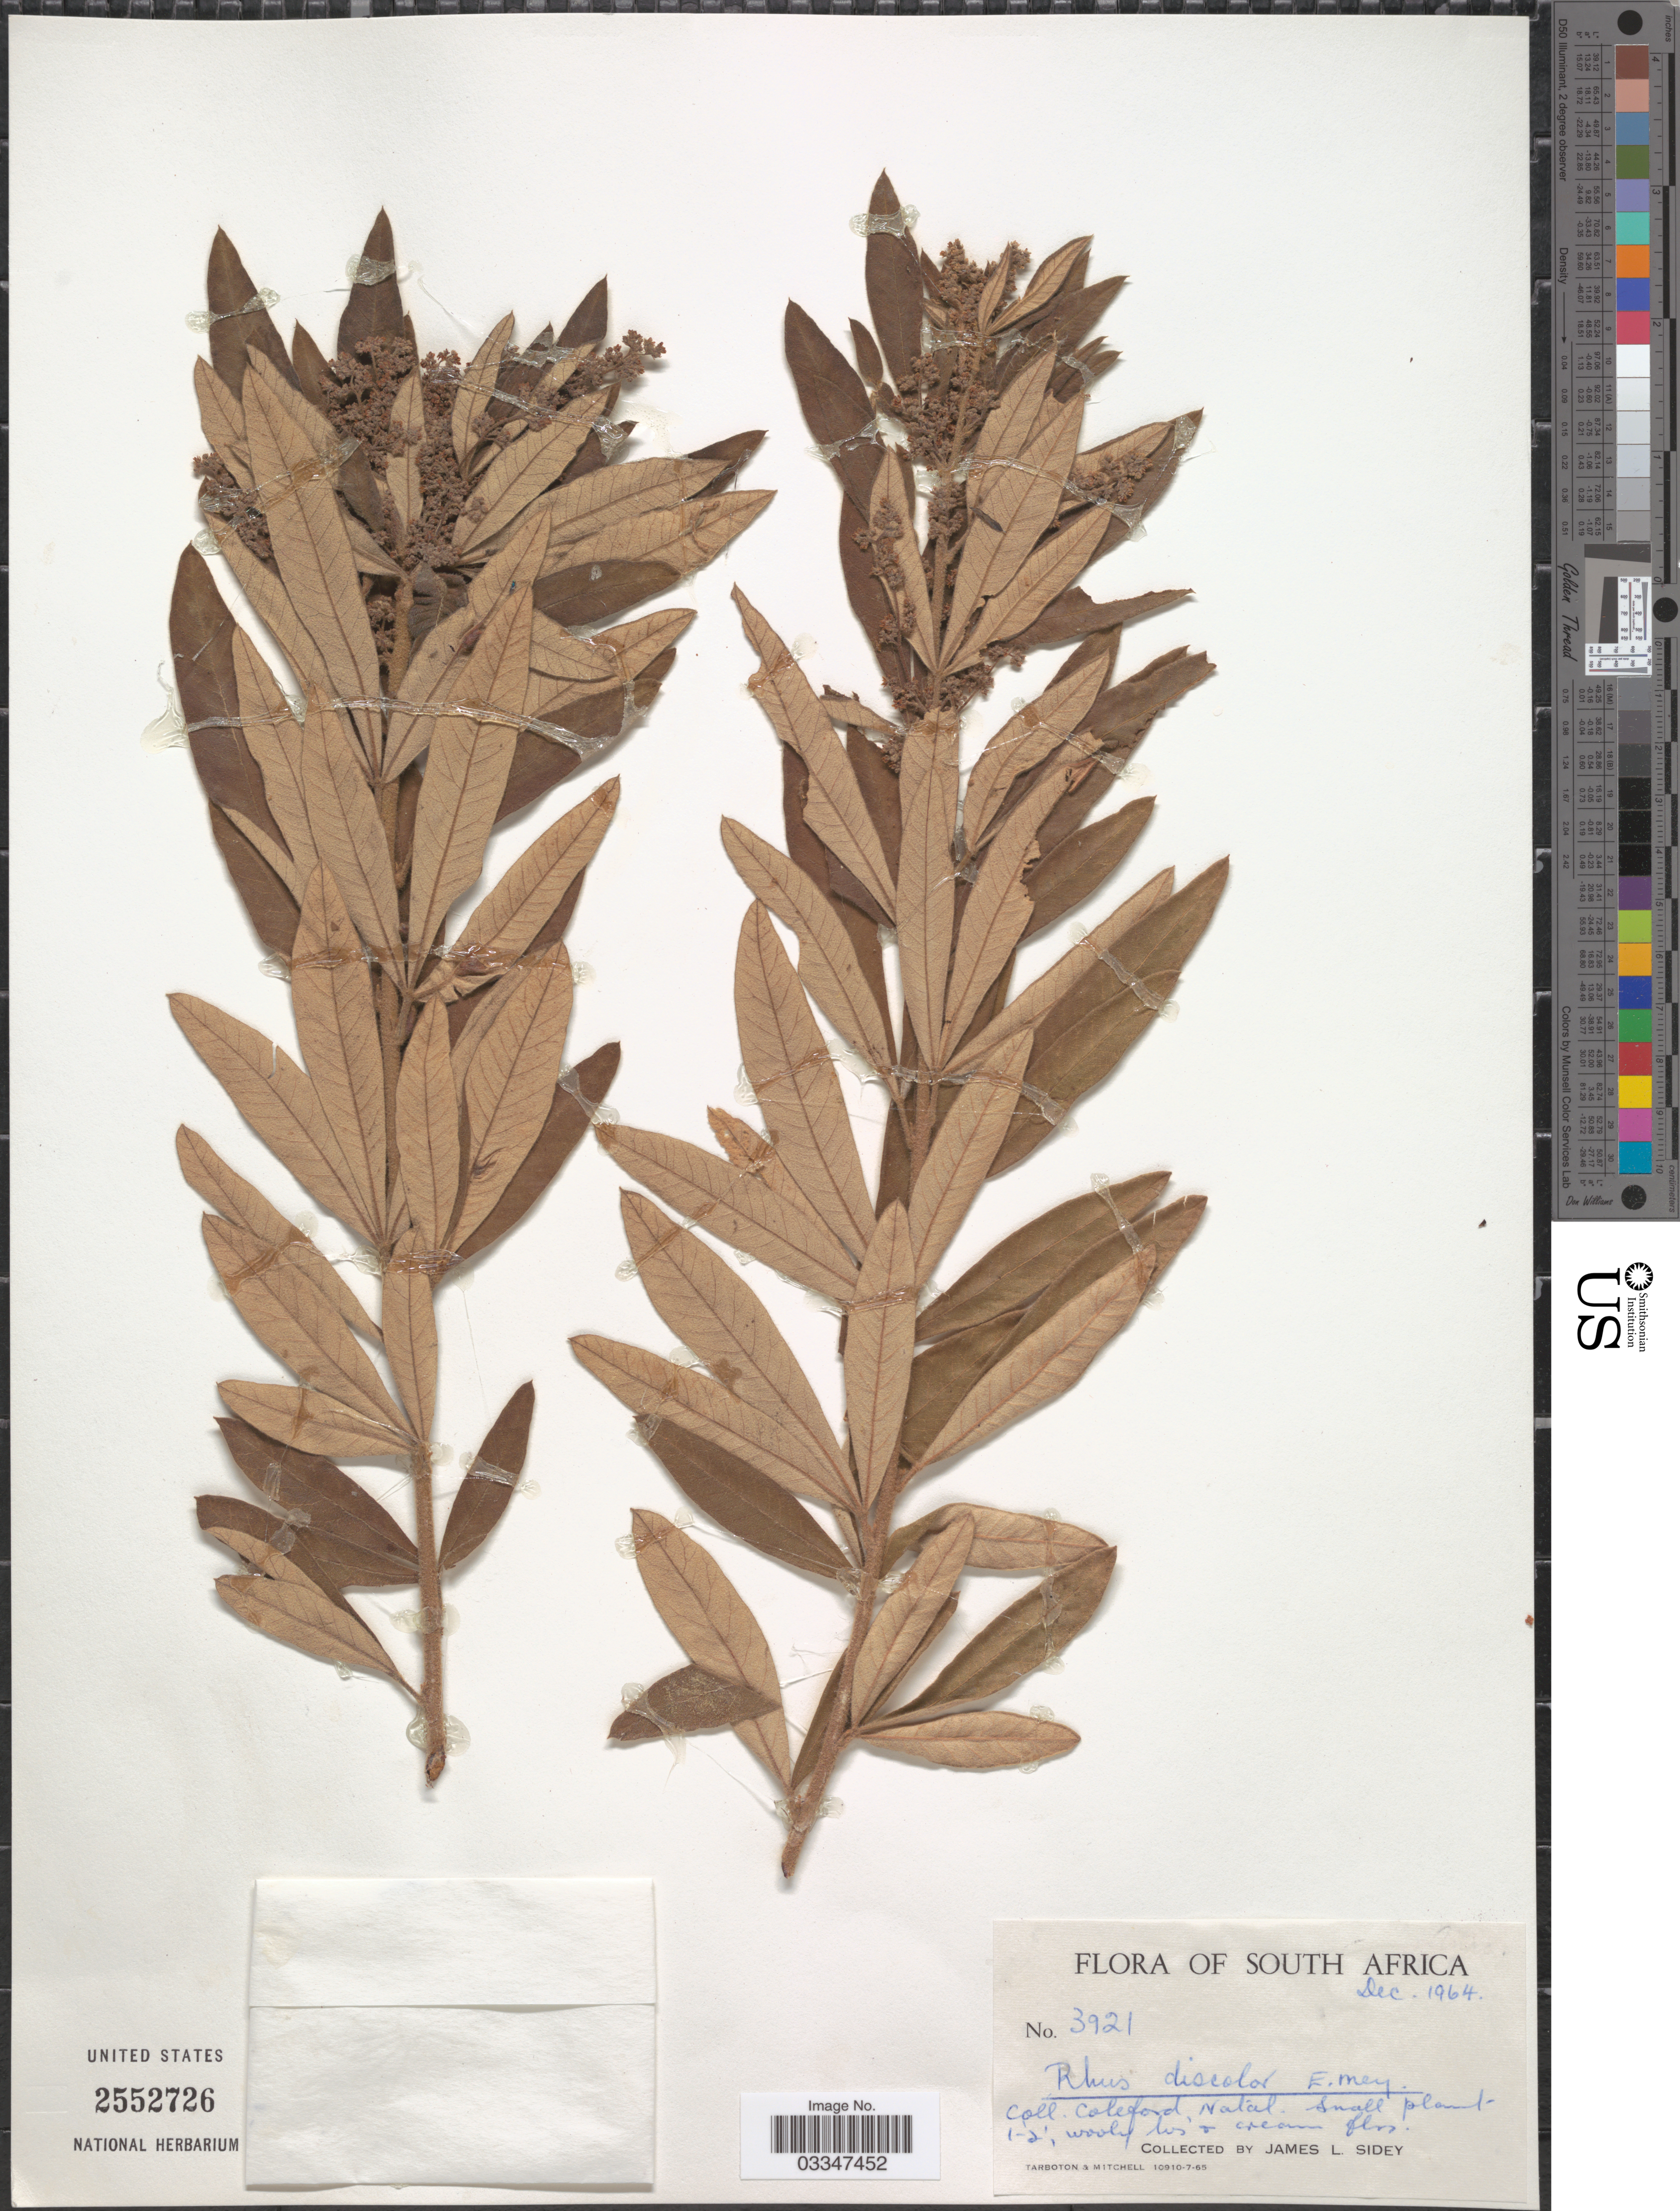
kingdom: Plantae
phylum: Tracheophyta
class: Magnoliopsida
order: Sapindales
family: Anacardiaceae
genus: Rhus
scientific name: Rhus discolor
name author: E. Mey. ex Sond.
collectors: J. L. Sidey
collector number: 3921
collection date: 1964-12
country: South Africa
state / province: KwaZulu-Natal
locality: Coleford, Natal.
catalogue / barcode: US 2552726